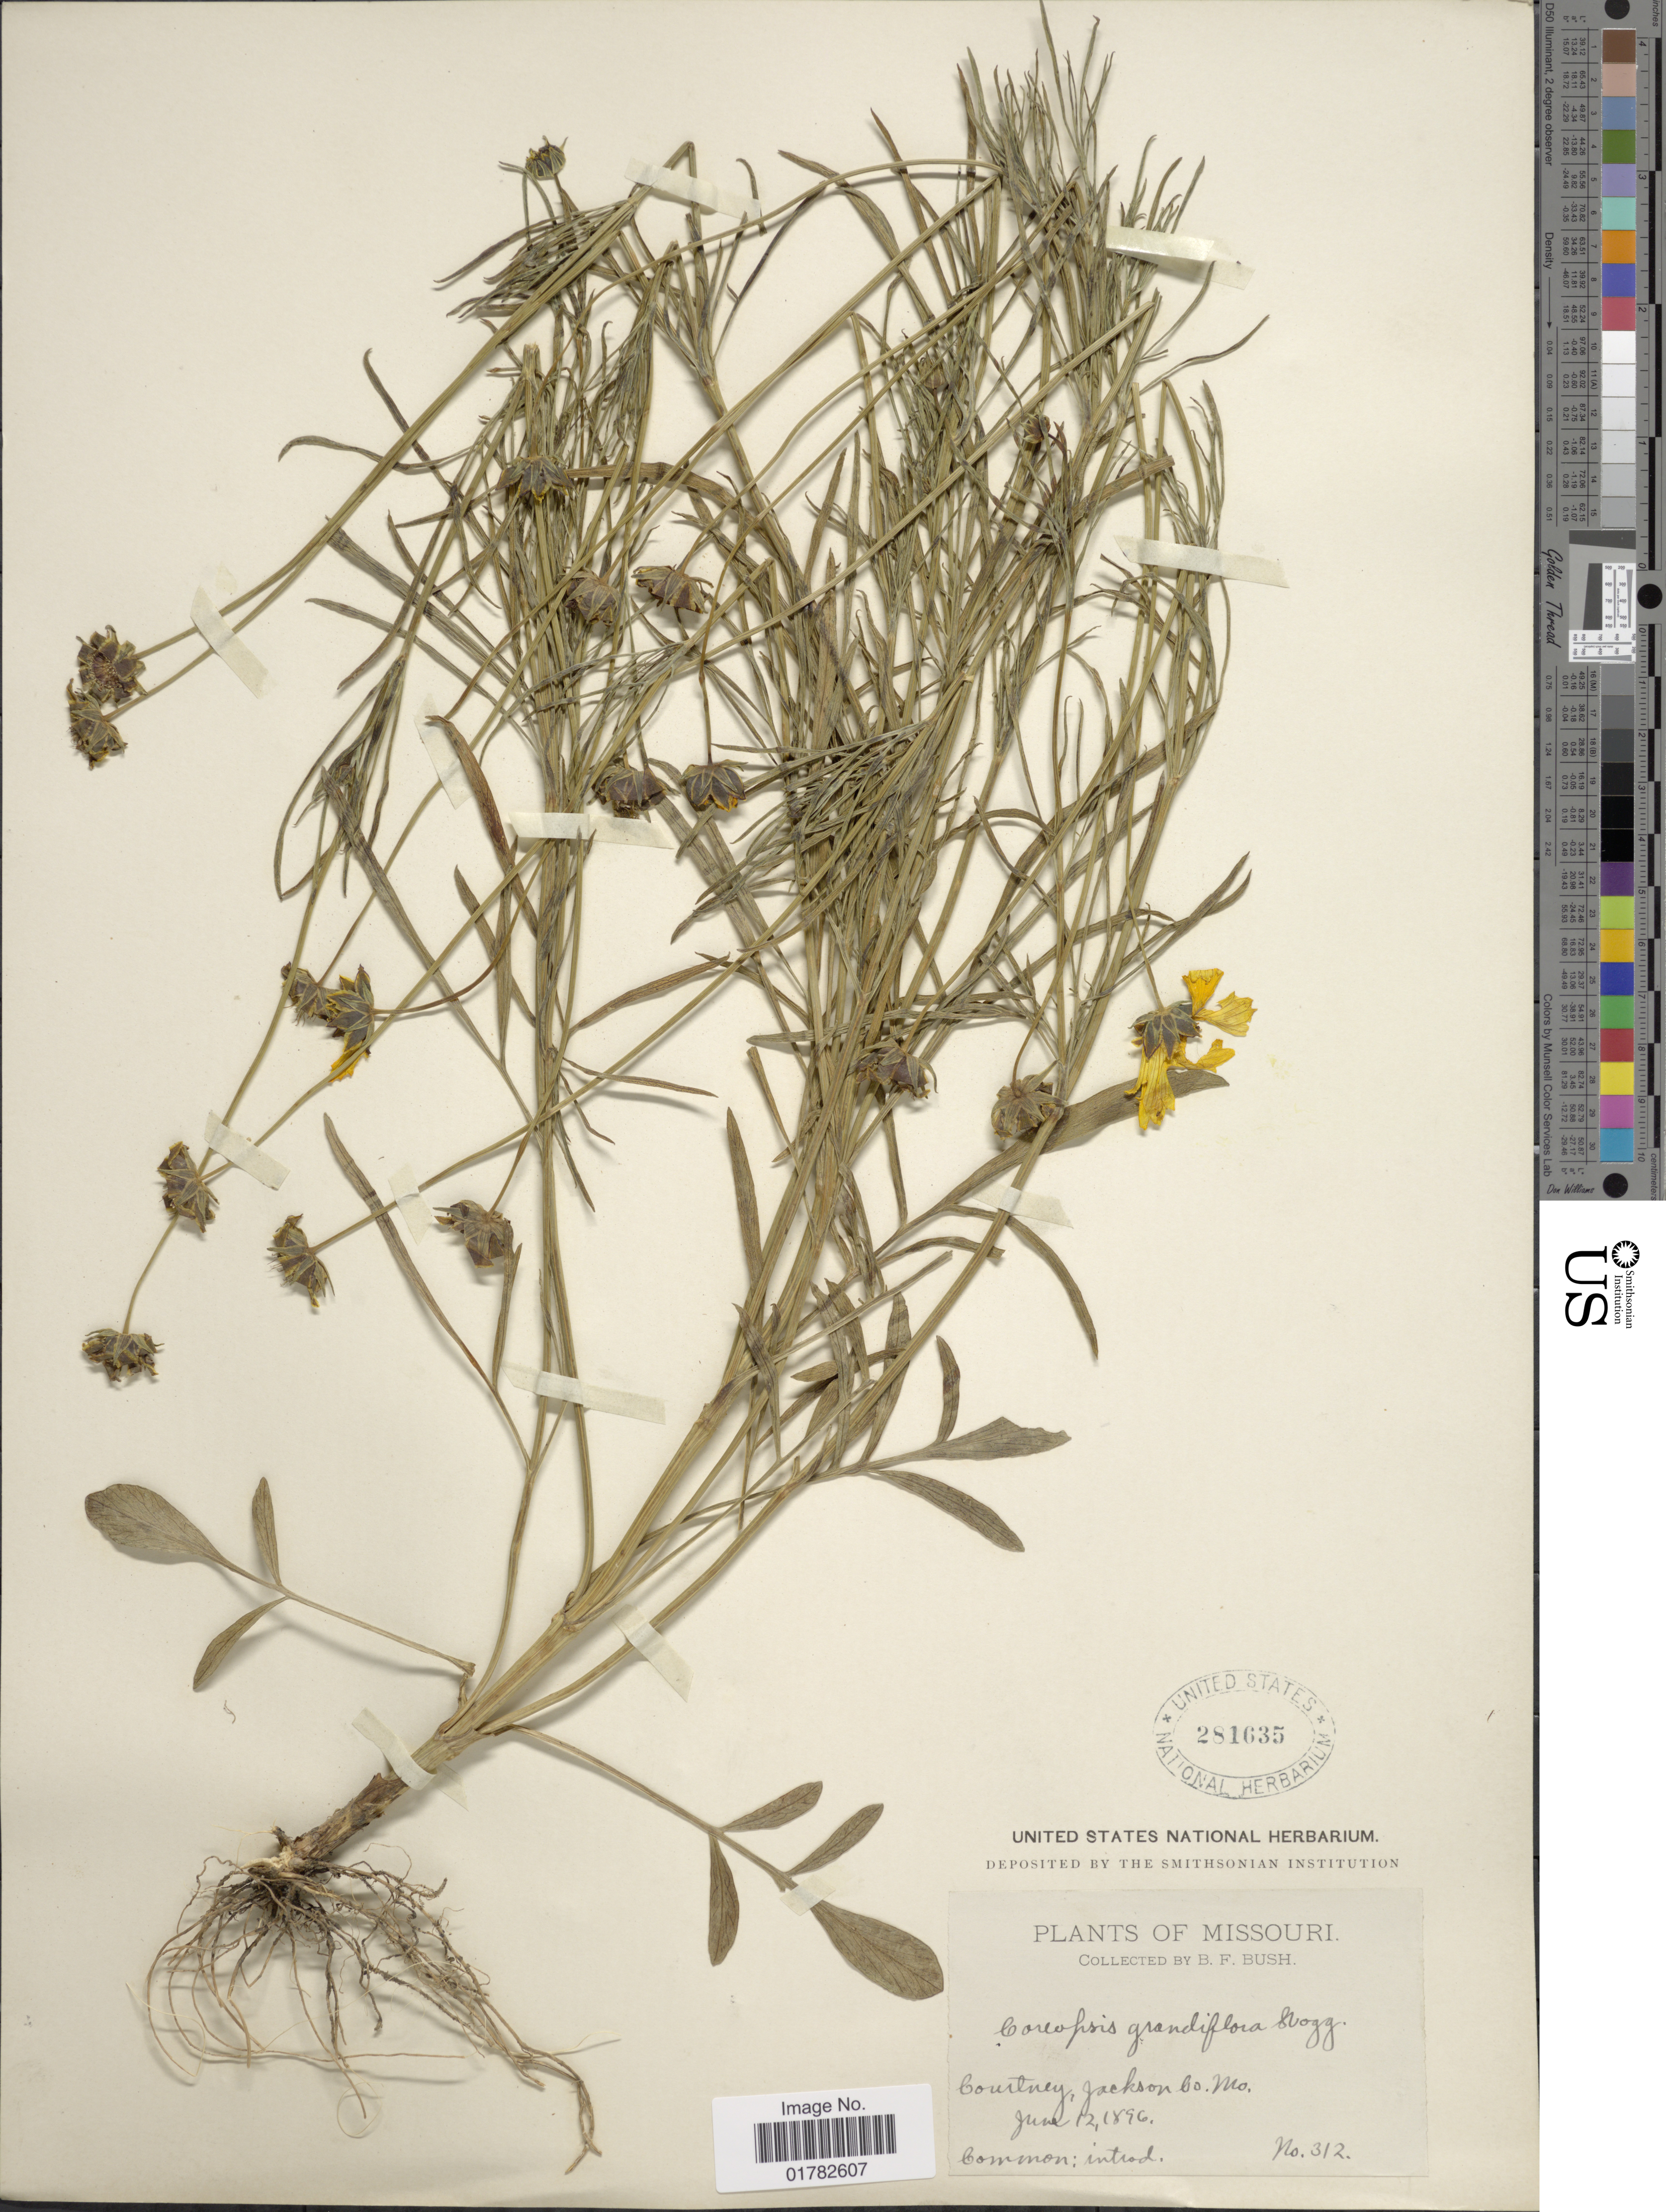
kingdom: Plantae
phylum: Tracheophyta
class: Magnoliopsida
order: Asterales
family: Asteraceae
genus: Coreopsis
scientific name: Coreopsis grandiflora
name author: Nutt.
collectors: B. F. Bush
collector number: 312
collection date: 1896-06-12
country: United States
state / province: Missouri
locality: Courtney, Jackson Co.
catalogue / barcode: US 281635